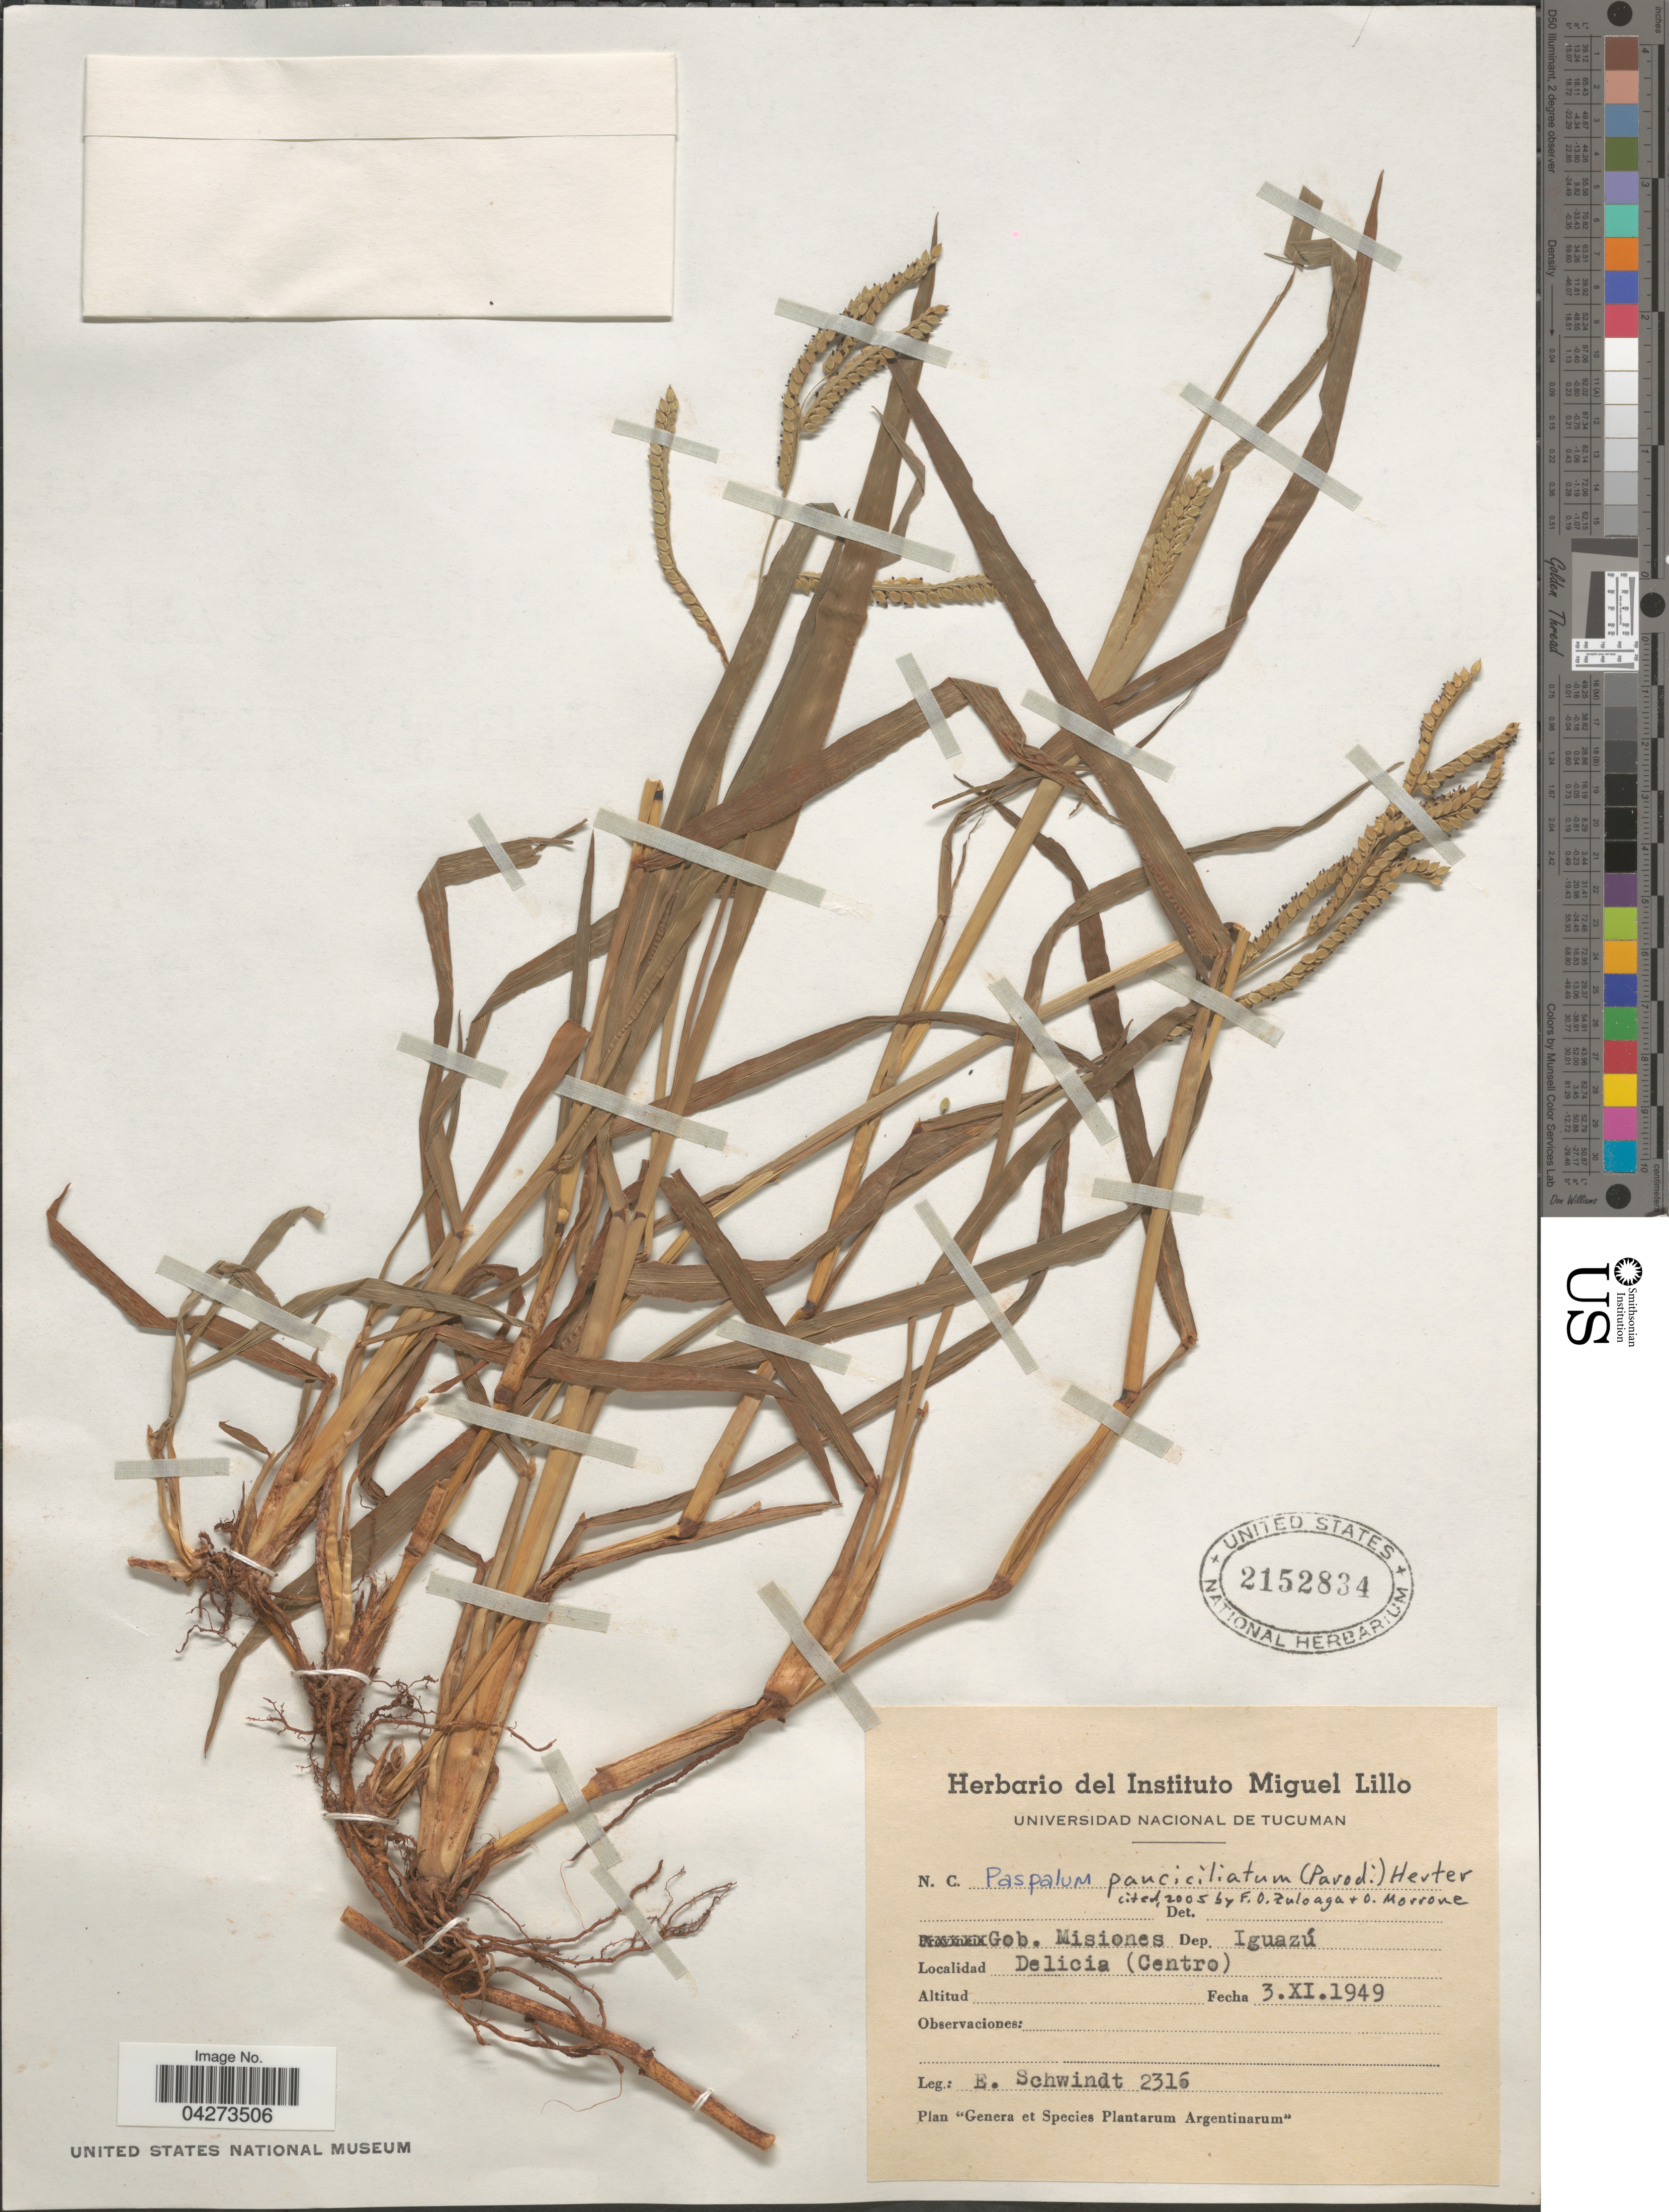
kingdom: Plantae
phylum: Tracheophyta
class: Liliopsida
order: Poales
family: Poaceae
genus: Paspalum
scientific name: Paspalum pauciciliatum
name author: (Parodi) Herter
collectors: E. Schwindt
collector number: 2316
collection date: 1949-11-03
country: Argentina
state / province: Misiones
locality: Gob. Misiones. Dep. Iguazú. Delicia (Centro).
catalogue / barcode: US 2152834